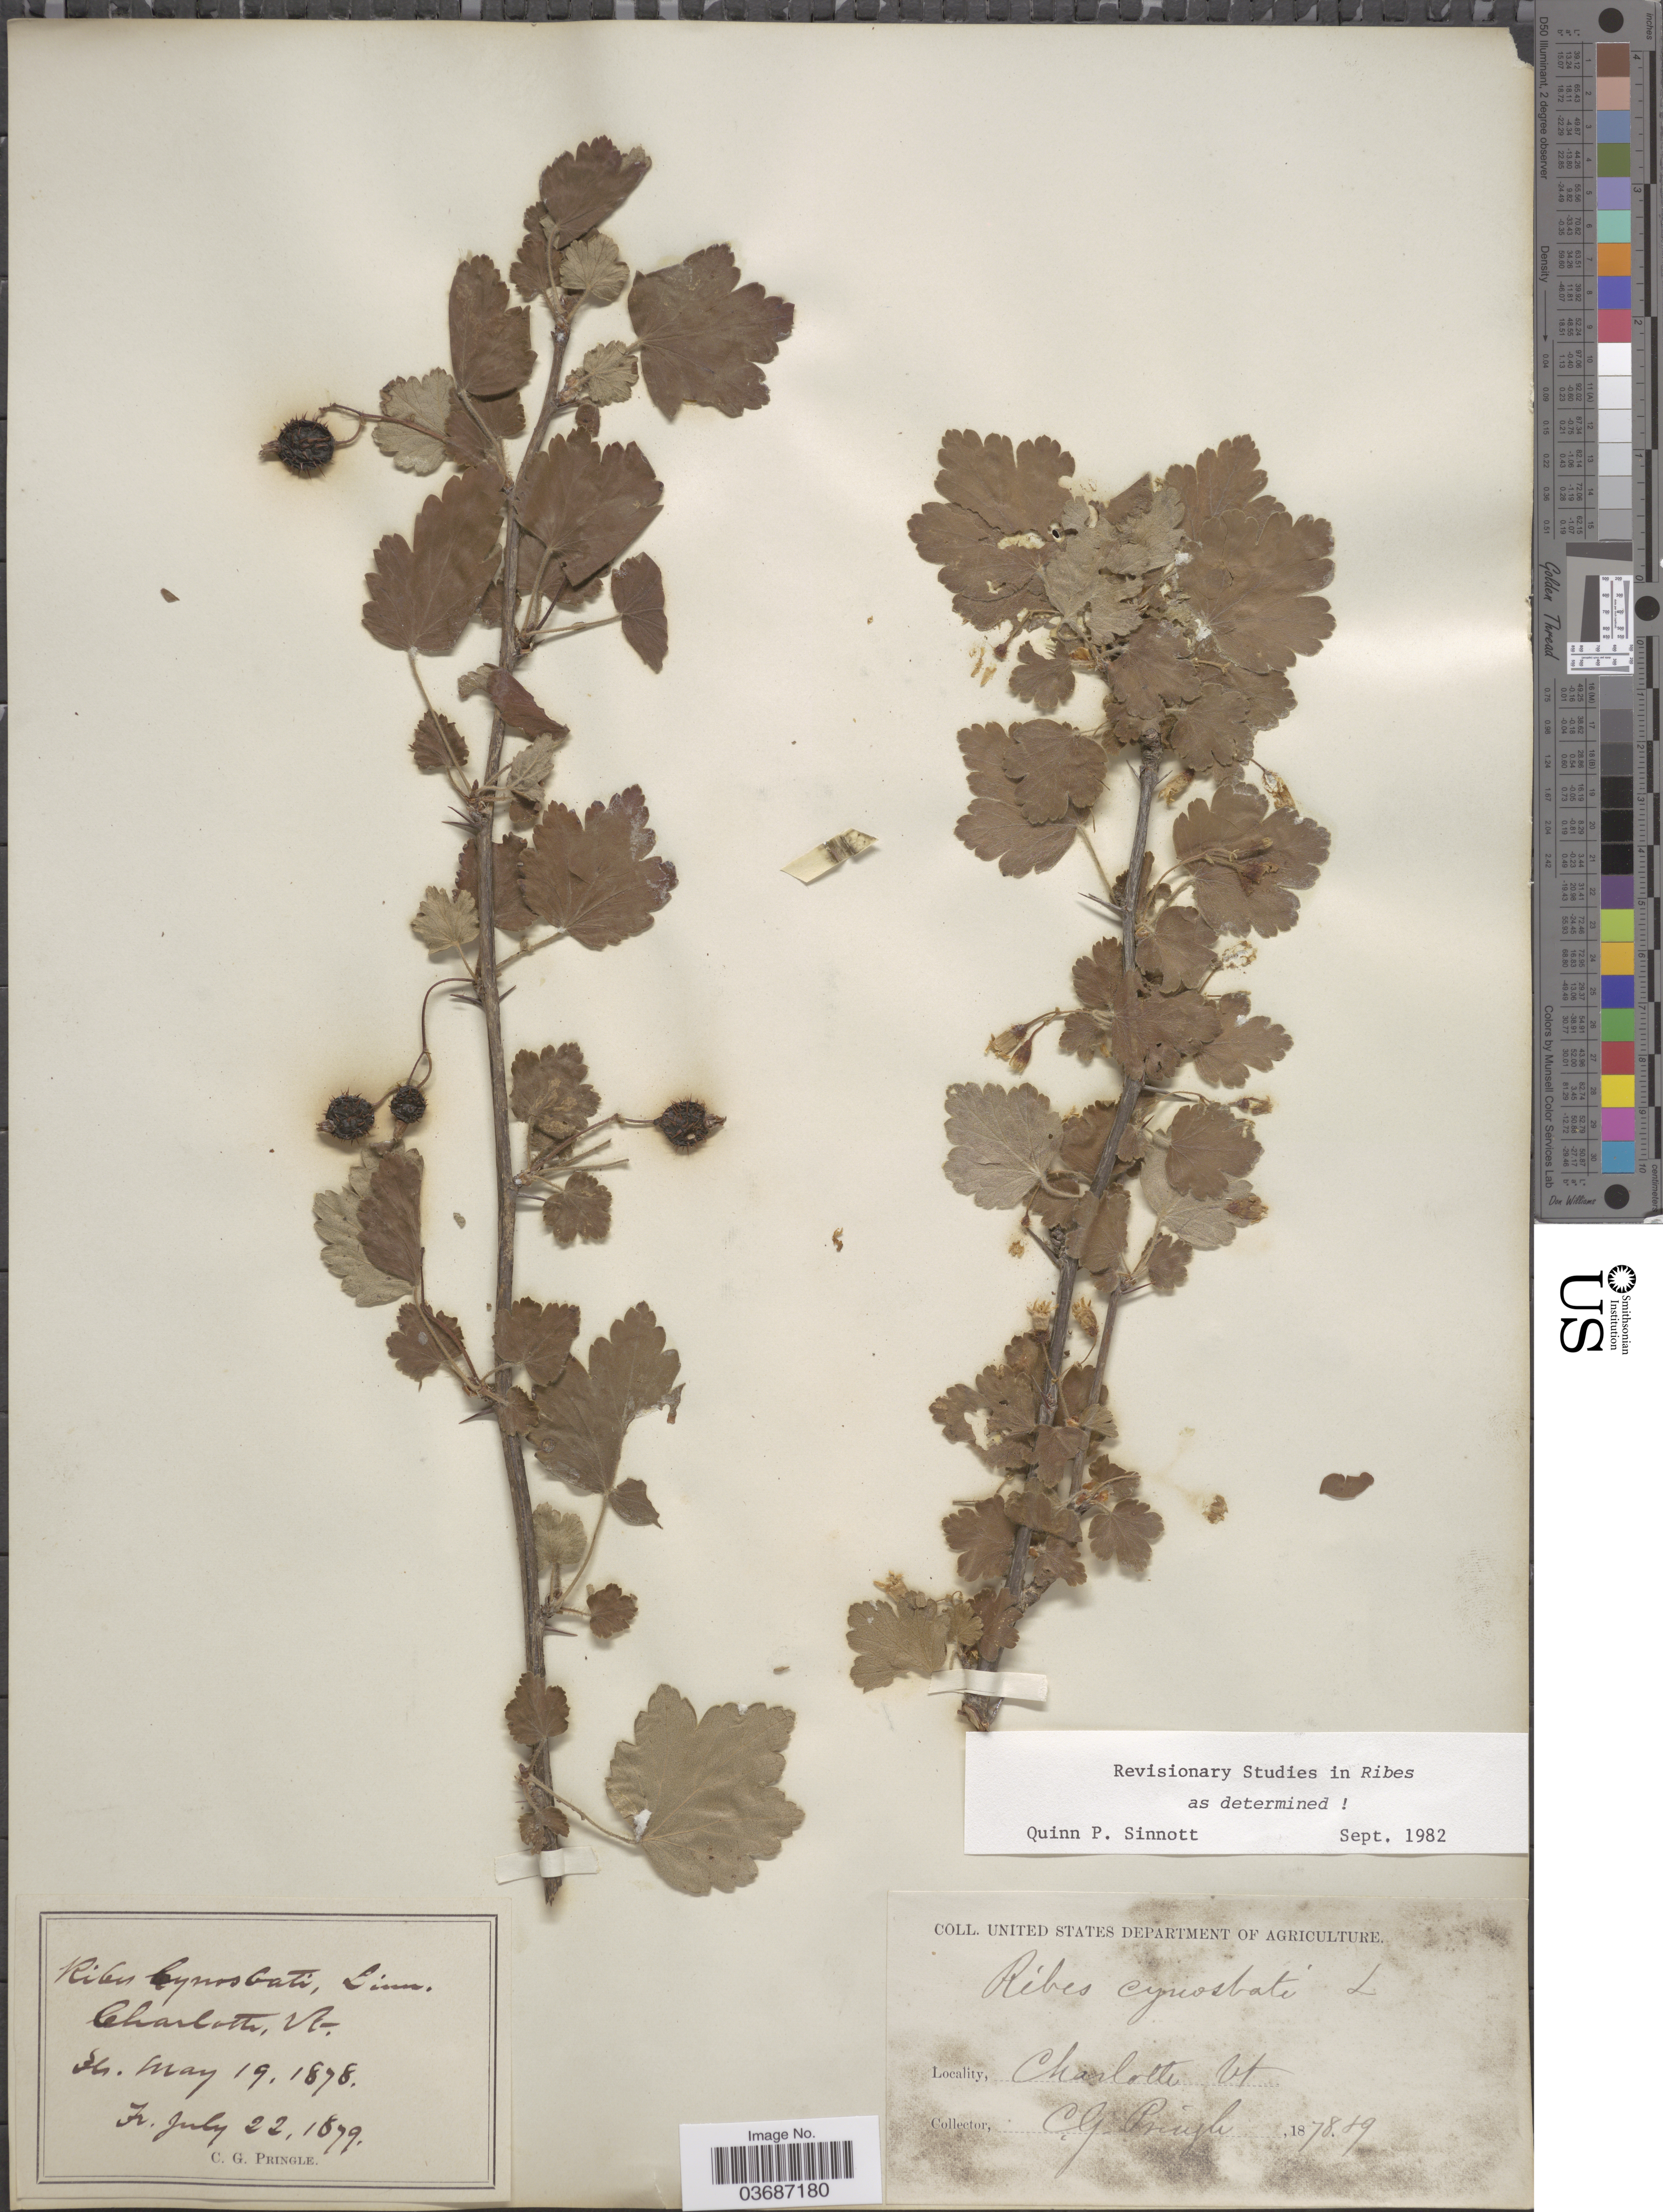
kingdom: Plantae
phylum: Tracheophyta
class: Magnoliopsida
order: Saxifragales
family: Grossulariaceae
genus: Ribes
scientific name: Ribes cynosbati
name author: L.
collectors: C. G. Pringle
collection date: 1878-05-19/1879-07-22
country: United States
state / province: Vermont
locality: Charlotte.